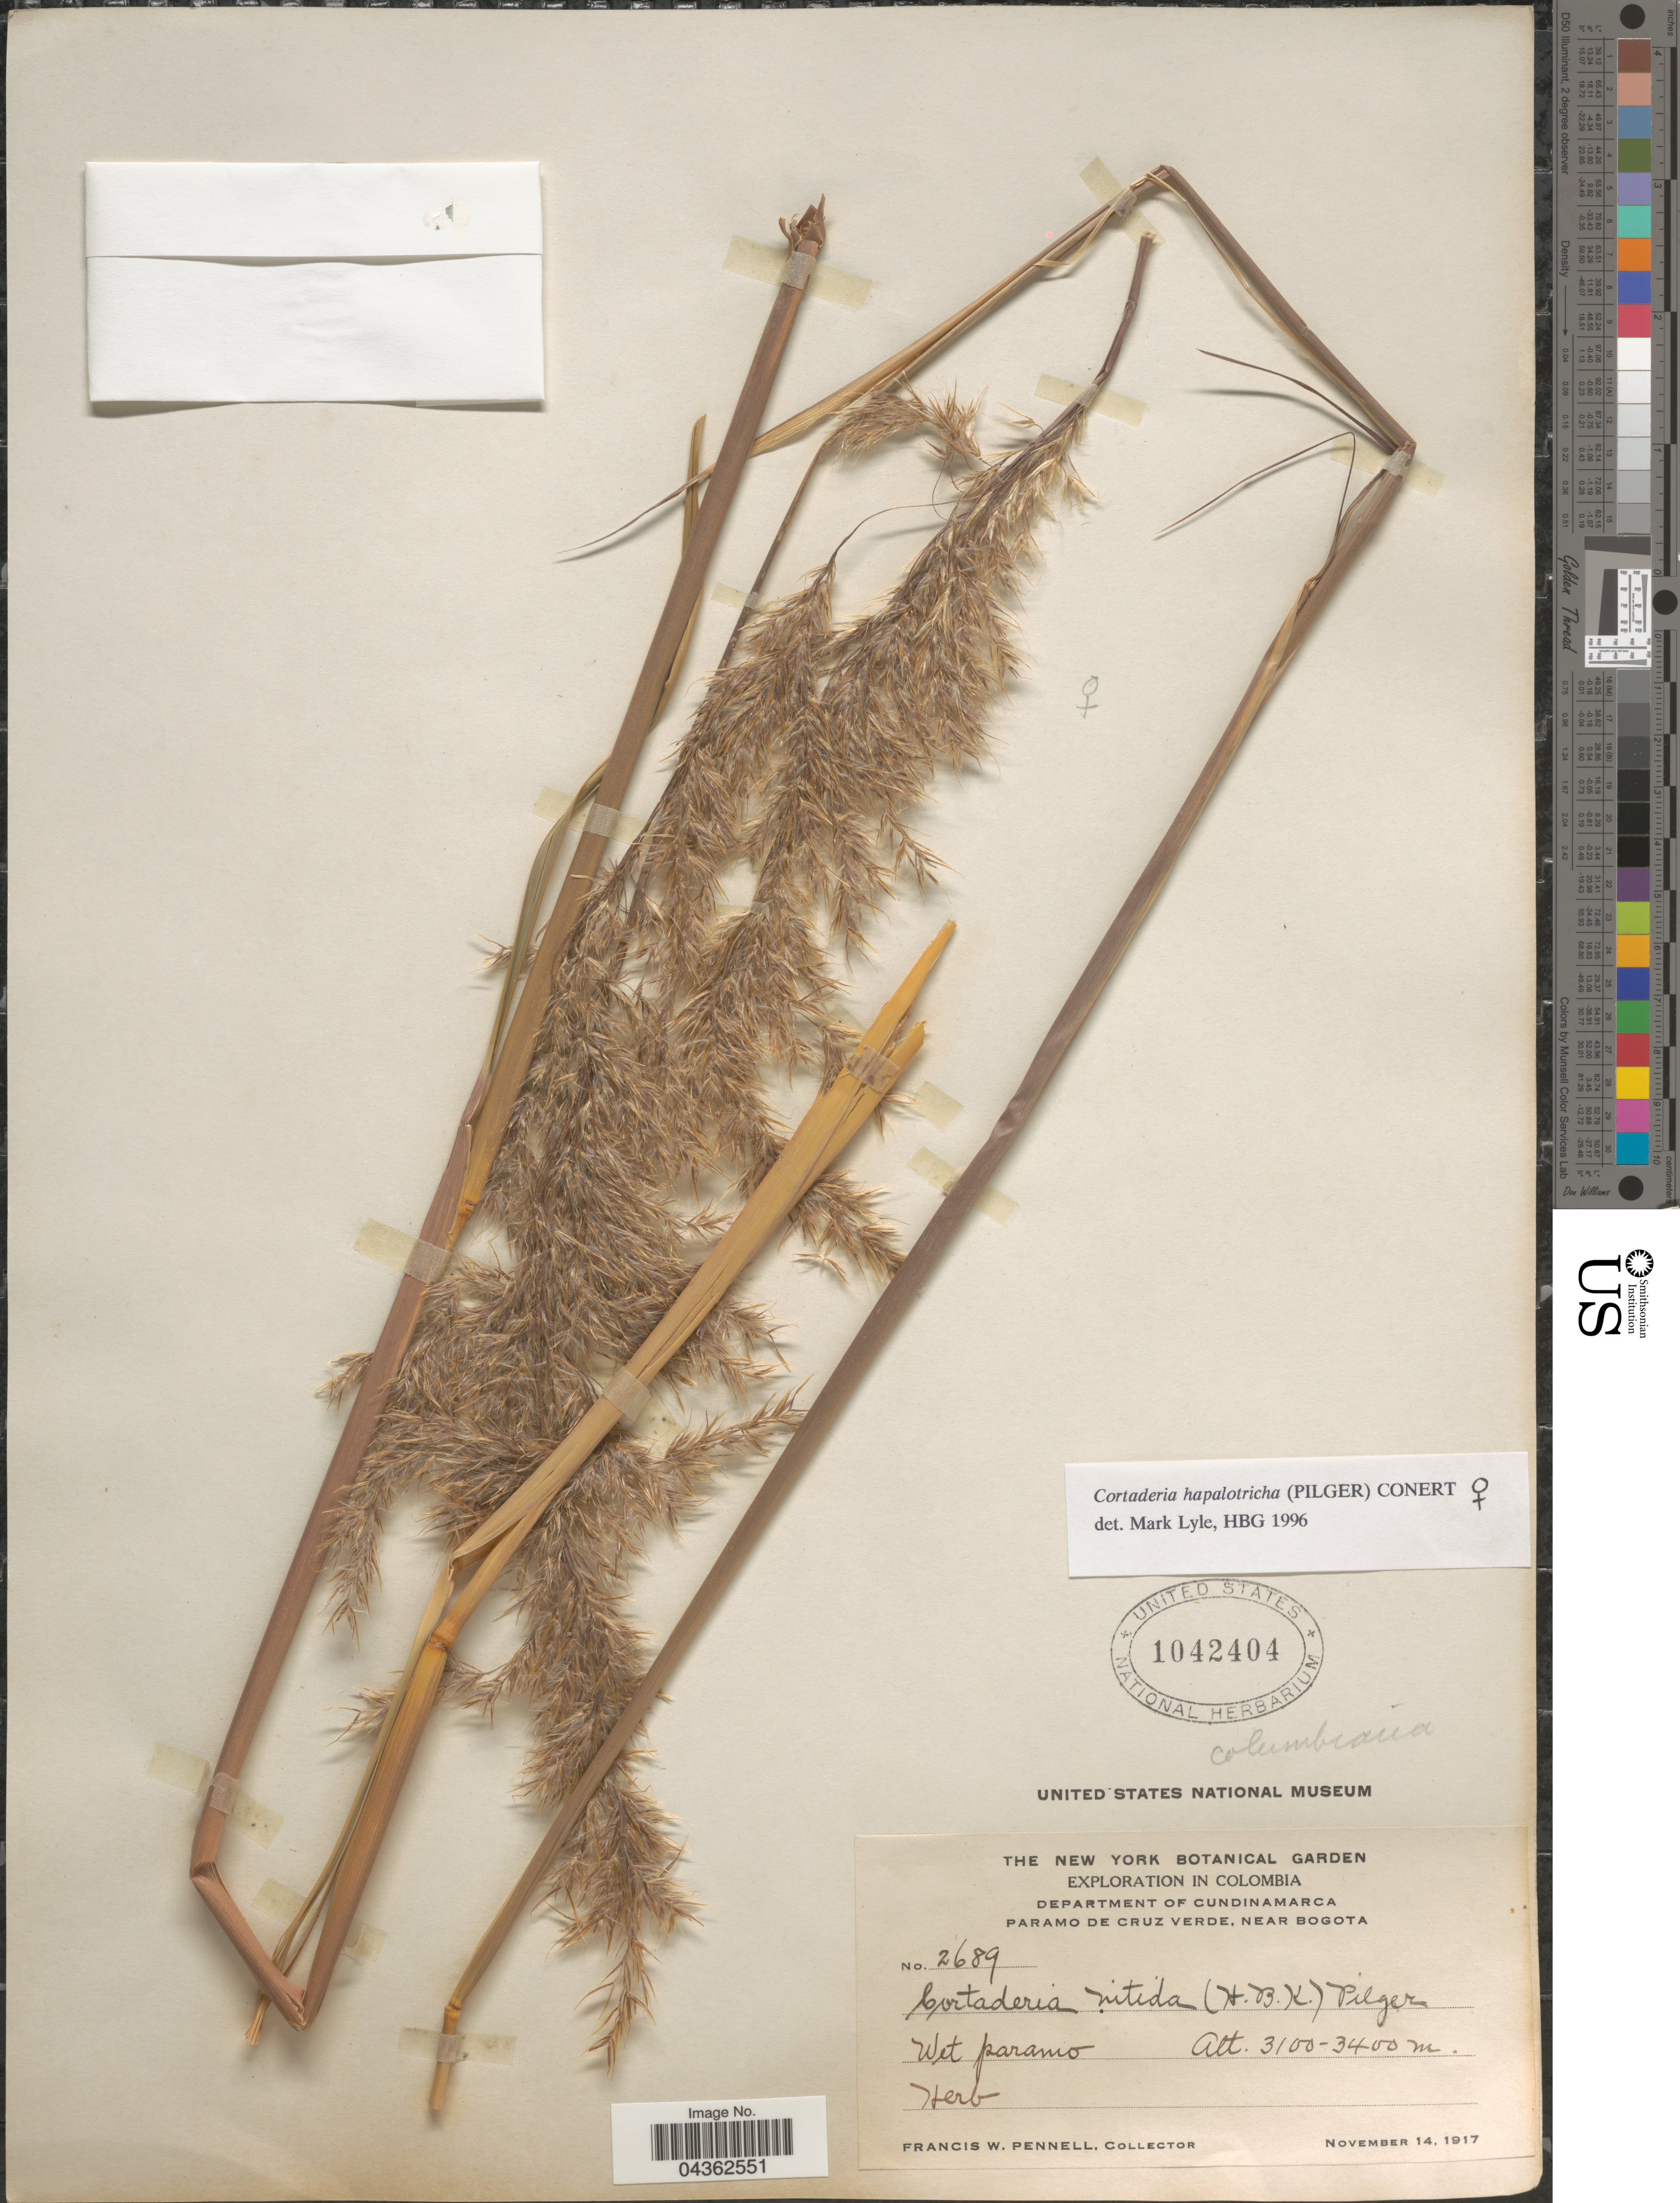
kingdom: Plantae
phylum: Tracheophyta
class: Liliopsida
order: Poales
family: Poaceae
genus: Cortaderia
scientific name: Cortaderia hapalotricha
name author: (Pilg.) Conert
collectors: F. W. Pennell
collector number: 2689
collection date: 1917-11-14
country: Colombia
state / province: Cundinamarca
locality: Exploration in Colombia. Department of Cundinamarca. Paramo de Cruz Verde, near Bogota.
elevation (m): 3100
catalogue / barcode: US 1042404